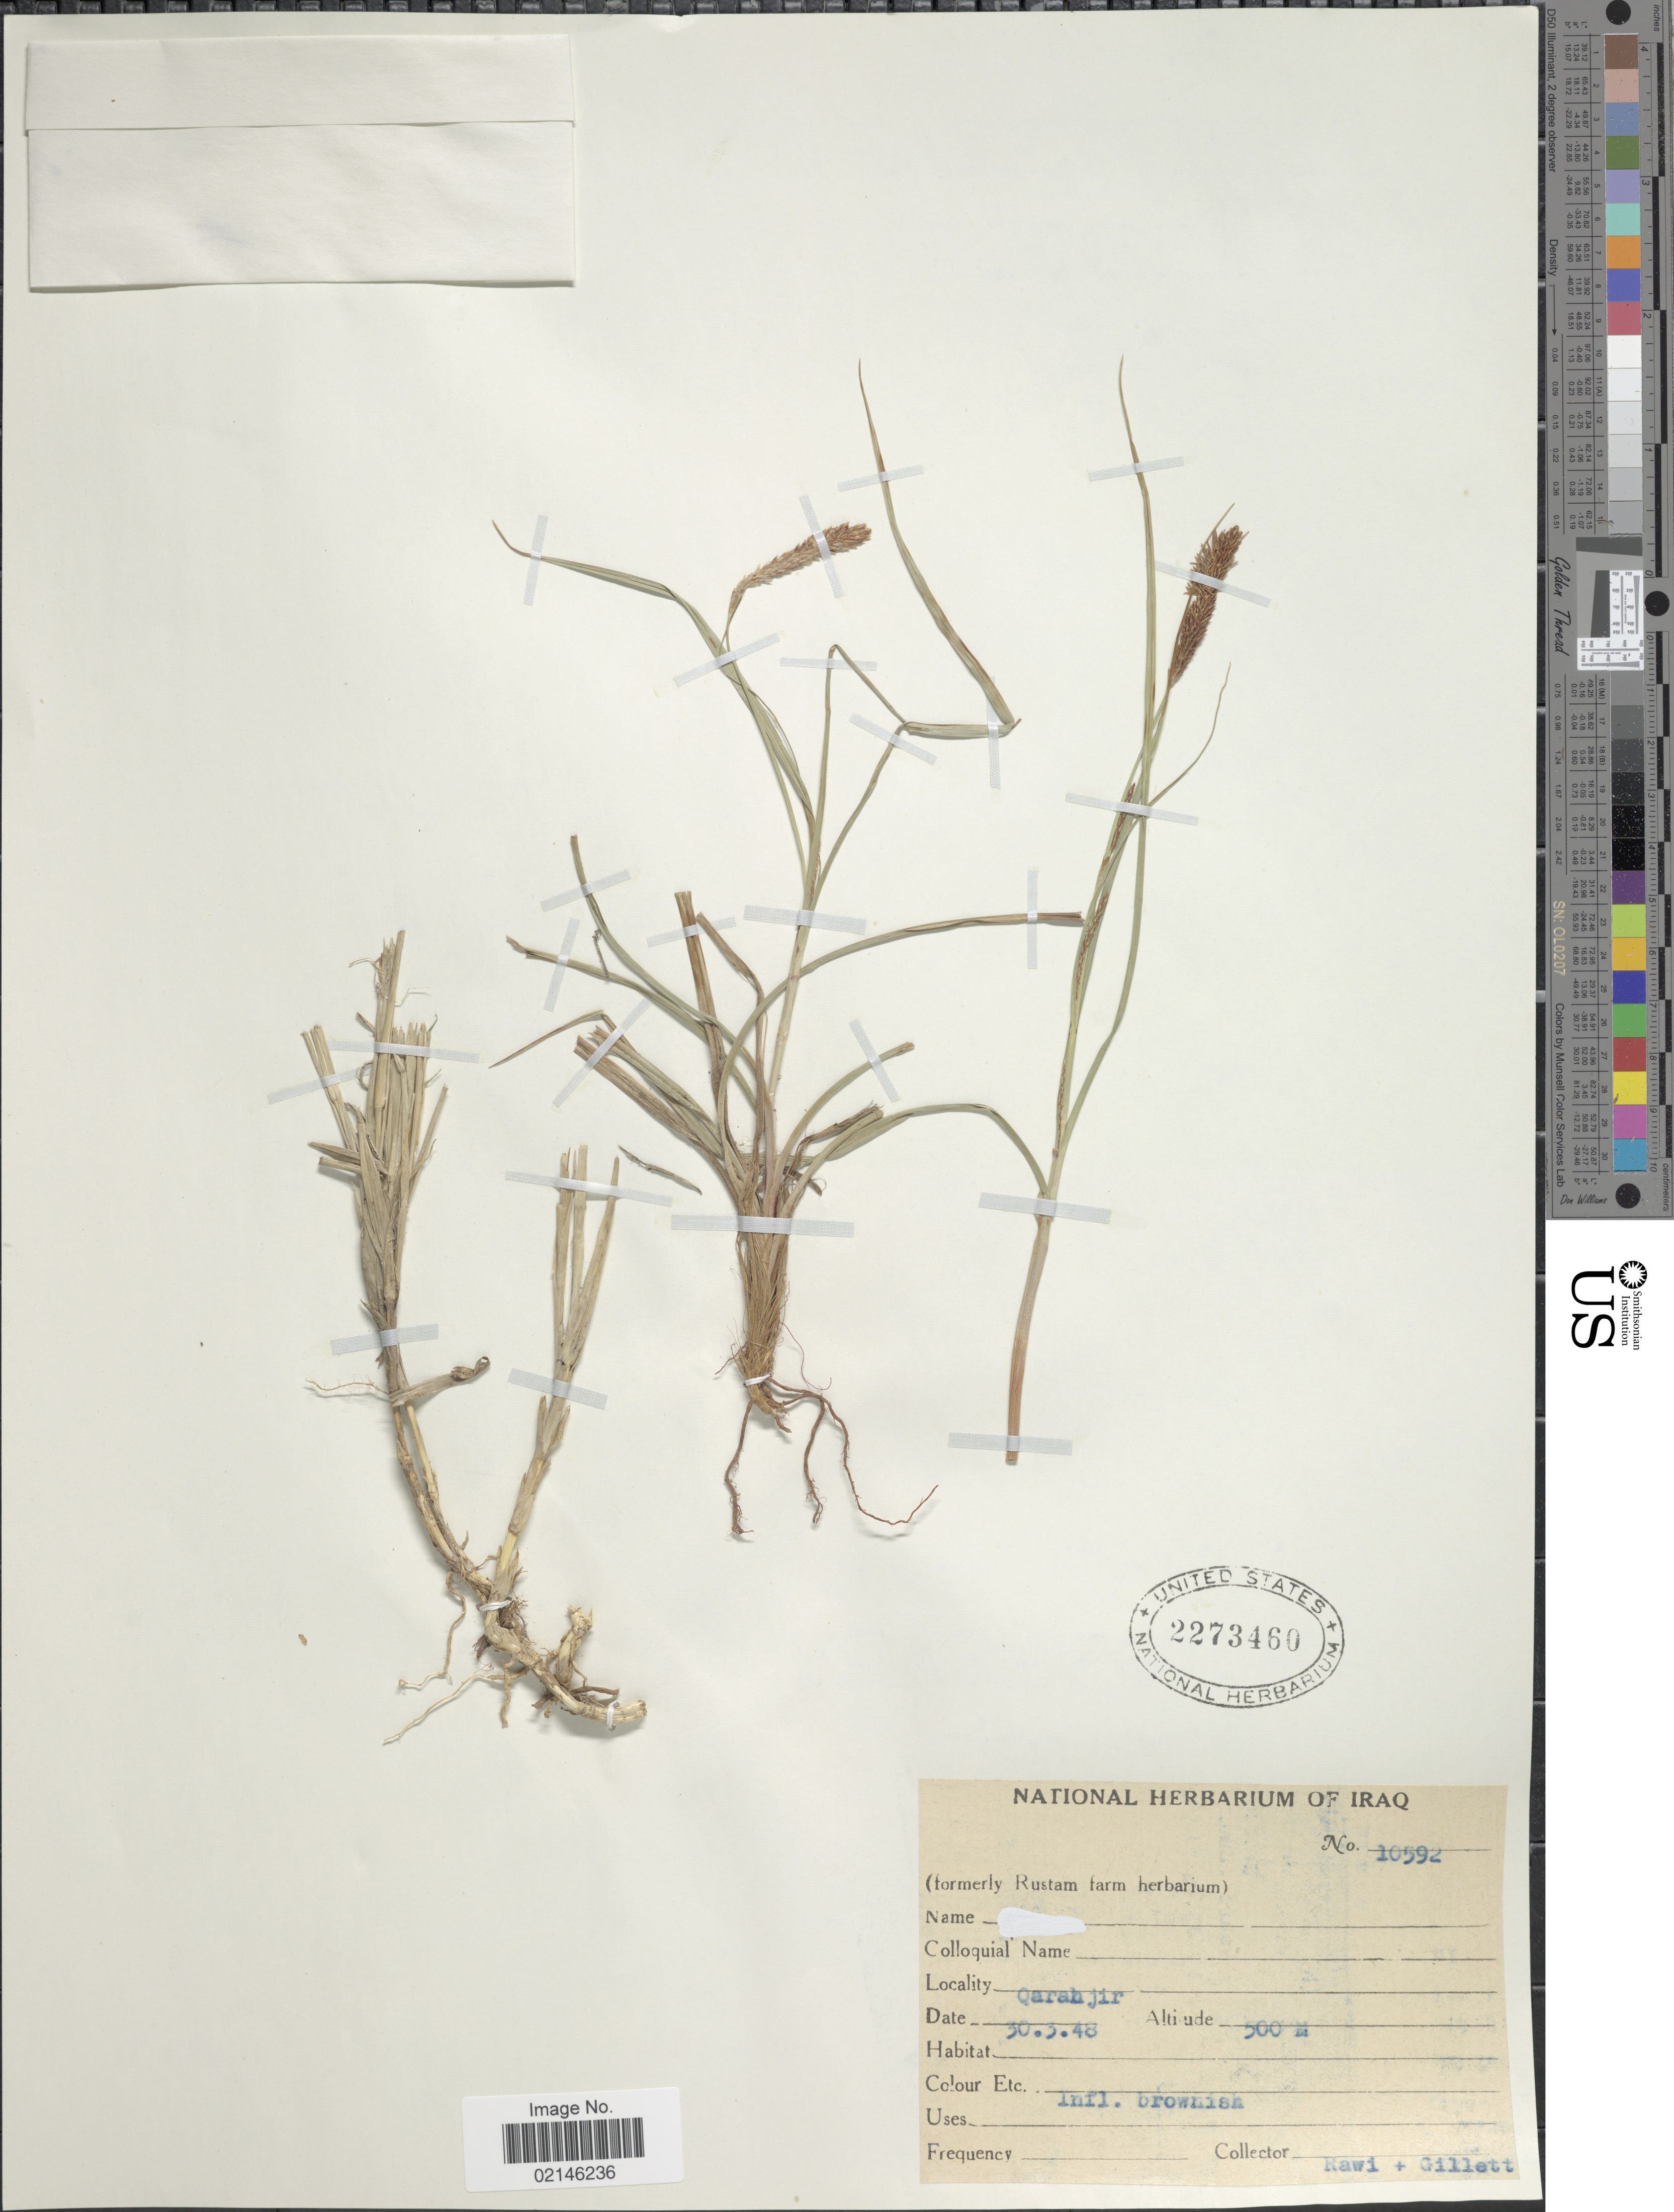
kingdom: Plantae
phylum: Tracheophyta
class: Liliopsida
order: Poales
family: Cyperaceae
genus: Carex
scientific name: Carex sp.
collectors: -. Rawi & Gillett, --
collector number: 10592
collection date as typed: Transcribed d/m/y: 30/3/48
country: Iraq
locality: Qarahjir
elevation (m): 500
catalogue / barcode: US 2273460